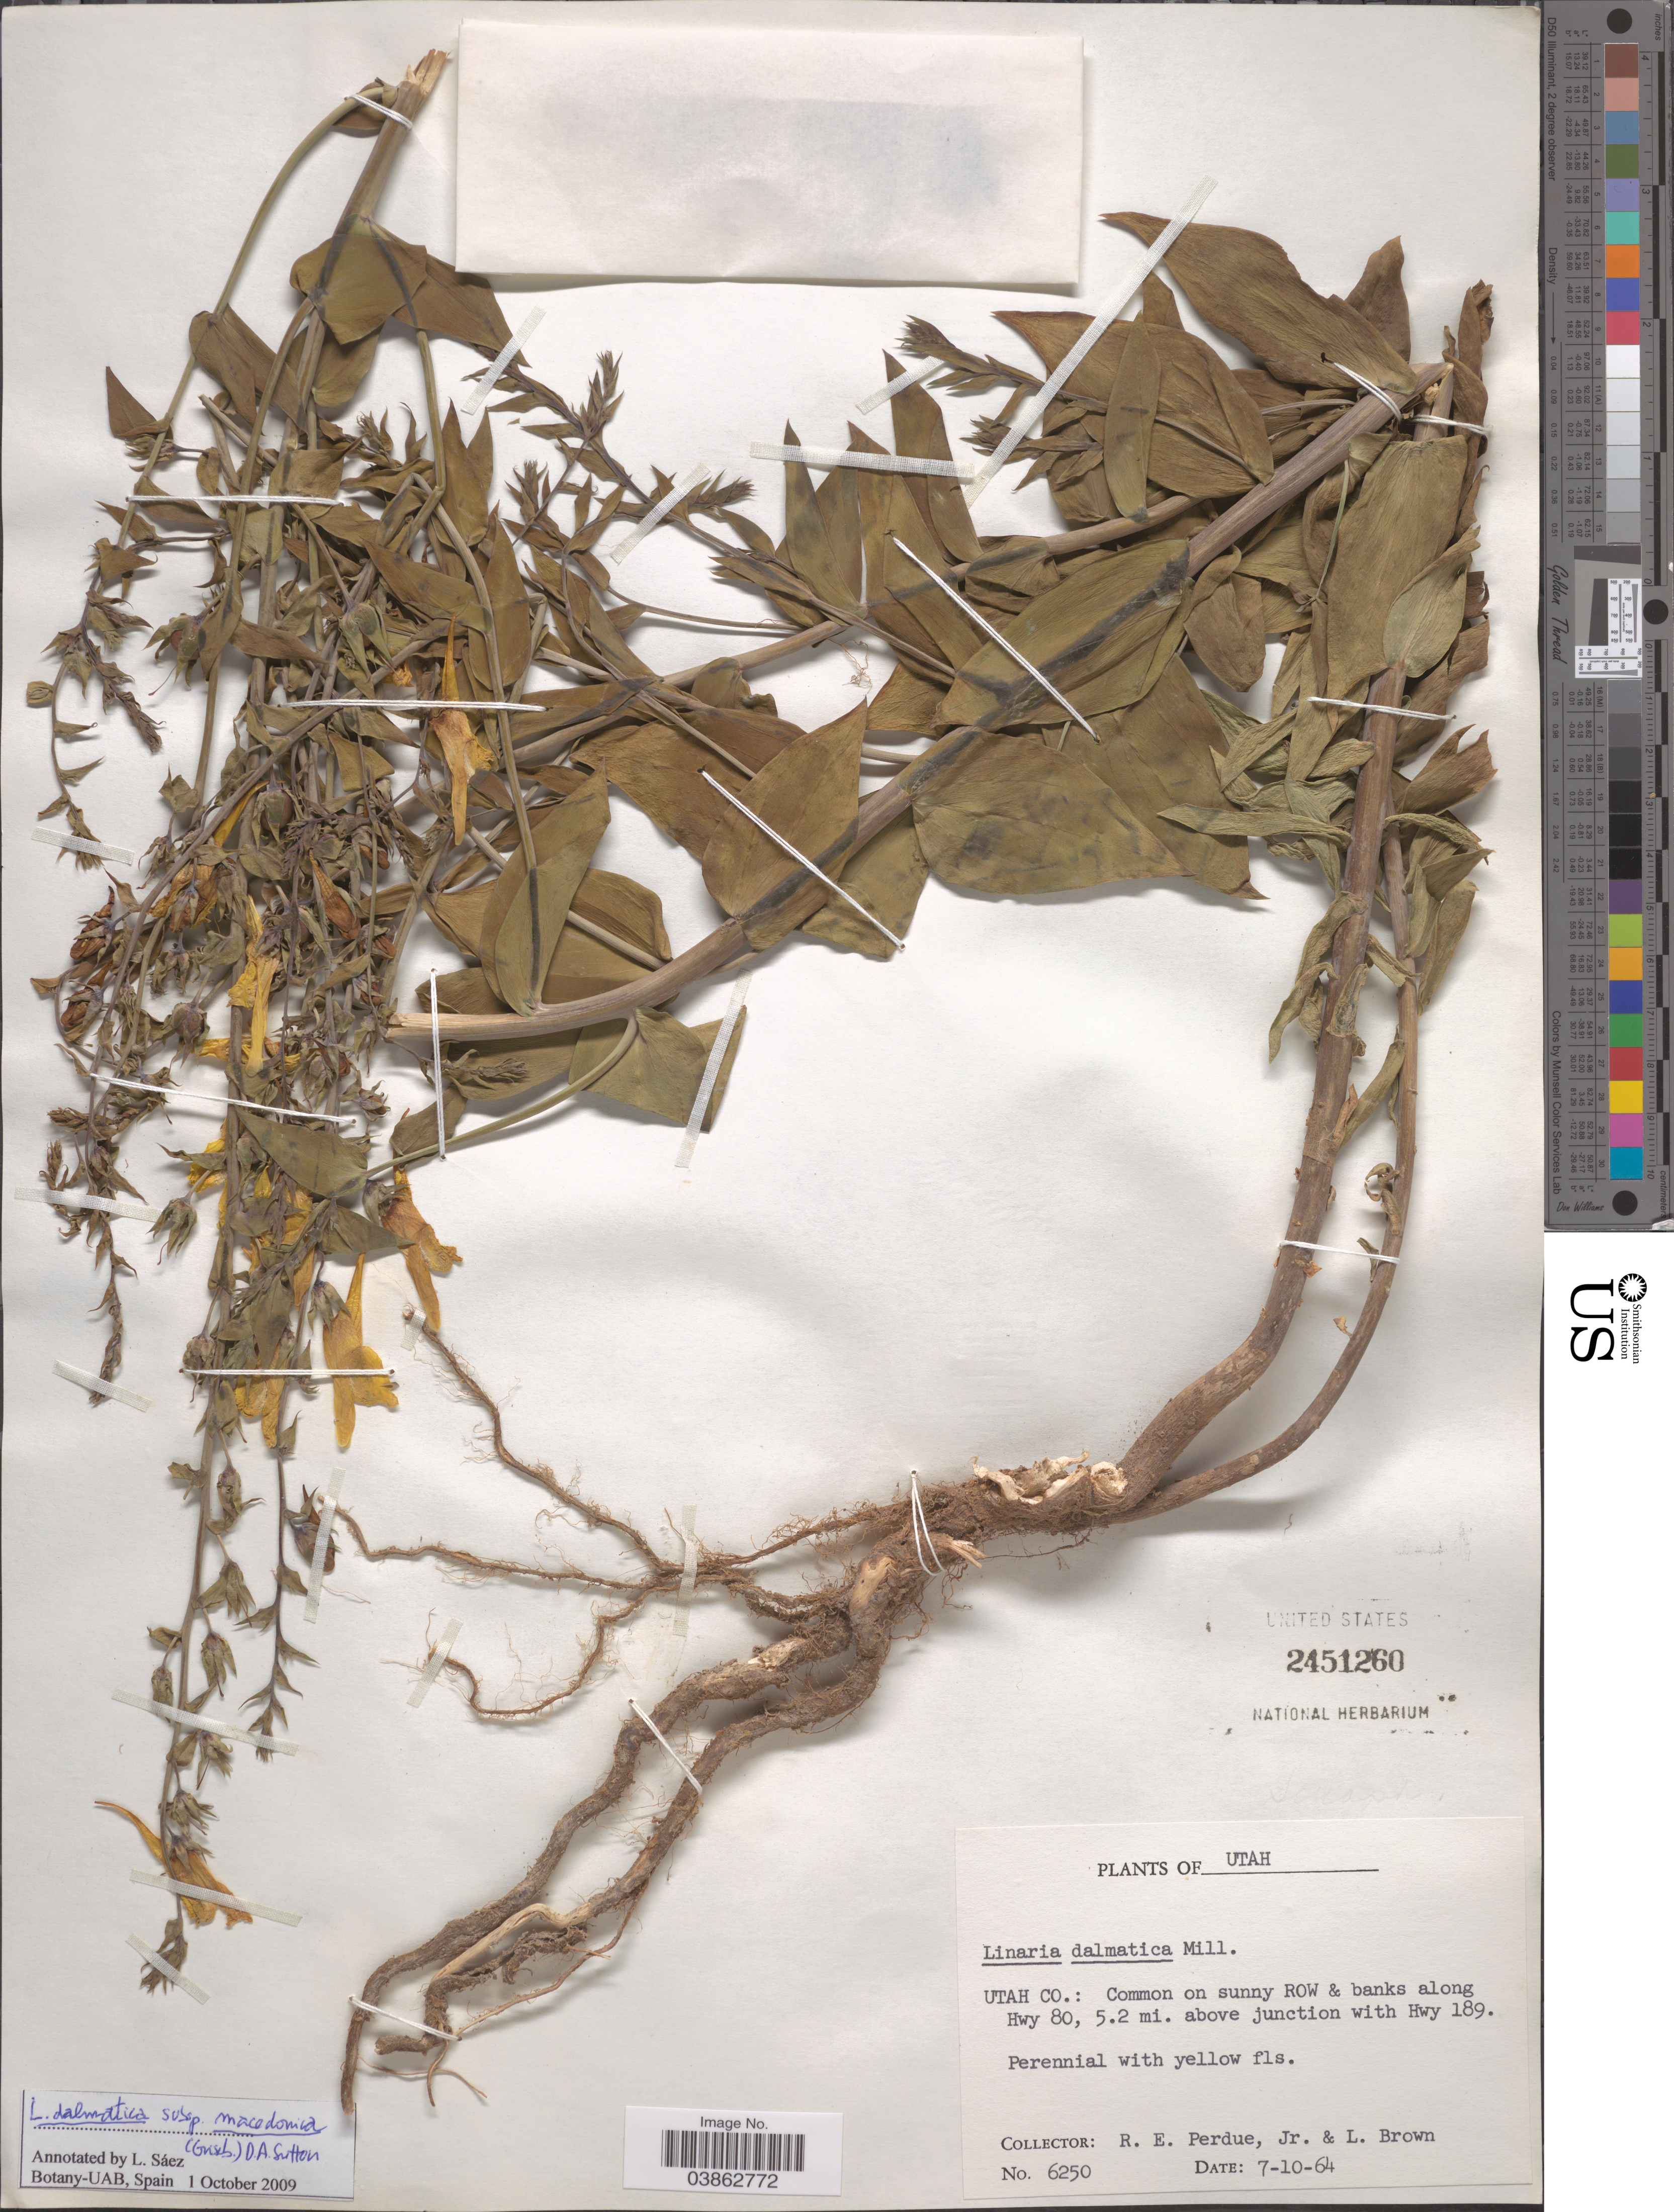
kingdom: Plantae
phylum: Tracheophyta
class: Magnoliopsida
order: Lamiales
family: Plantaginaceae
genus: Linaria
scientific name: Linaria dalmatica subsp. macedonica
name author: (Griseb.) D.A. Sutton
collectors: R. E. Perdue & L. Brown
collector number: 6250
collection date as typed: Transcribed d/m/y: 10/7/64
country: United States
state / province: Utah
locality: Utah Co.: Common on sunny ROW & banks along Hwy 80, 5.2 mi. above junction with Hwy 189.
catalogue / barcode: US 2451260